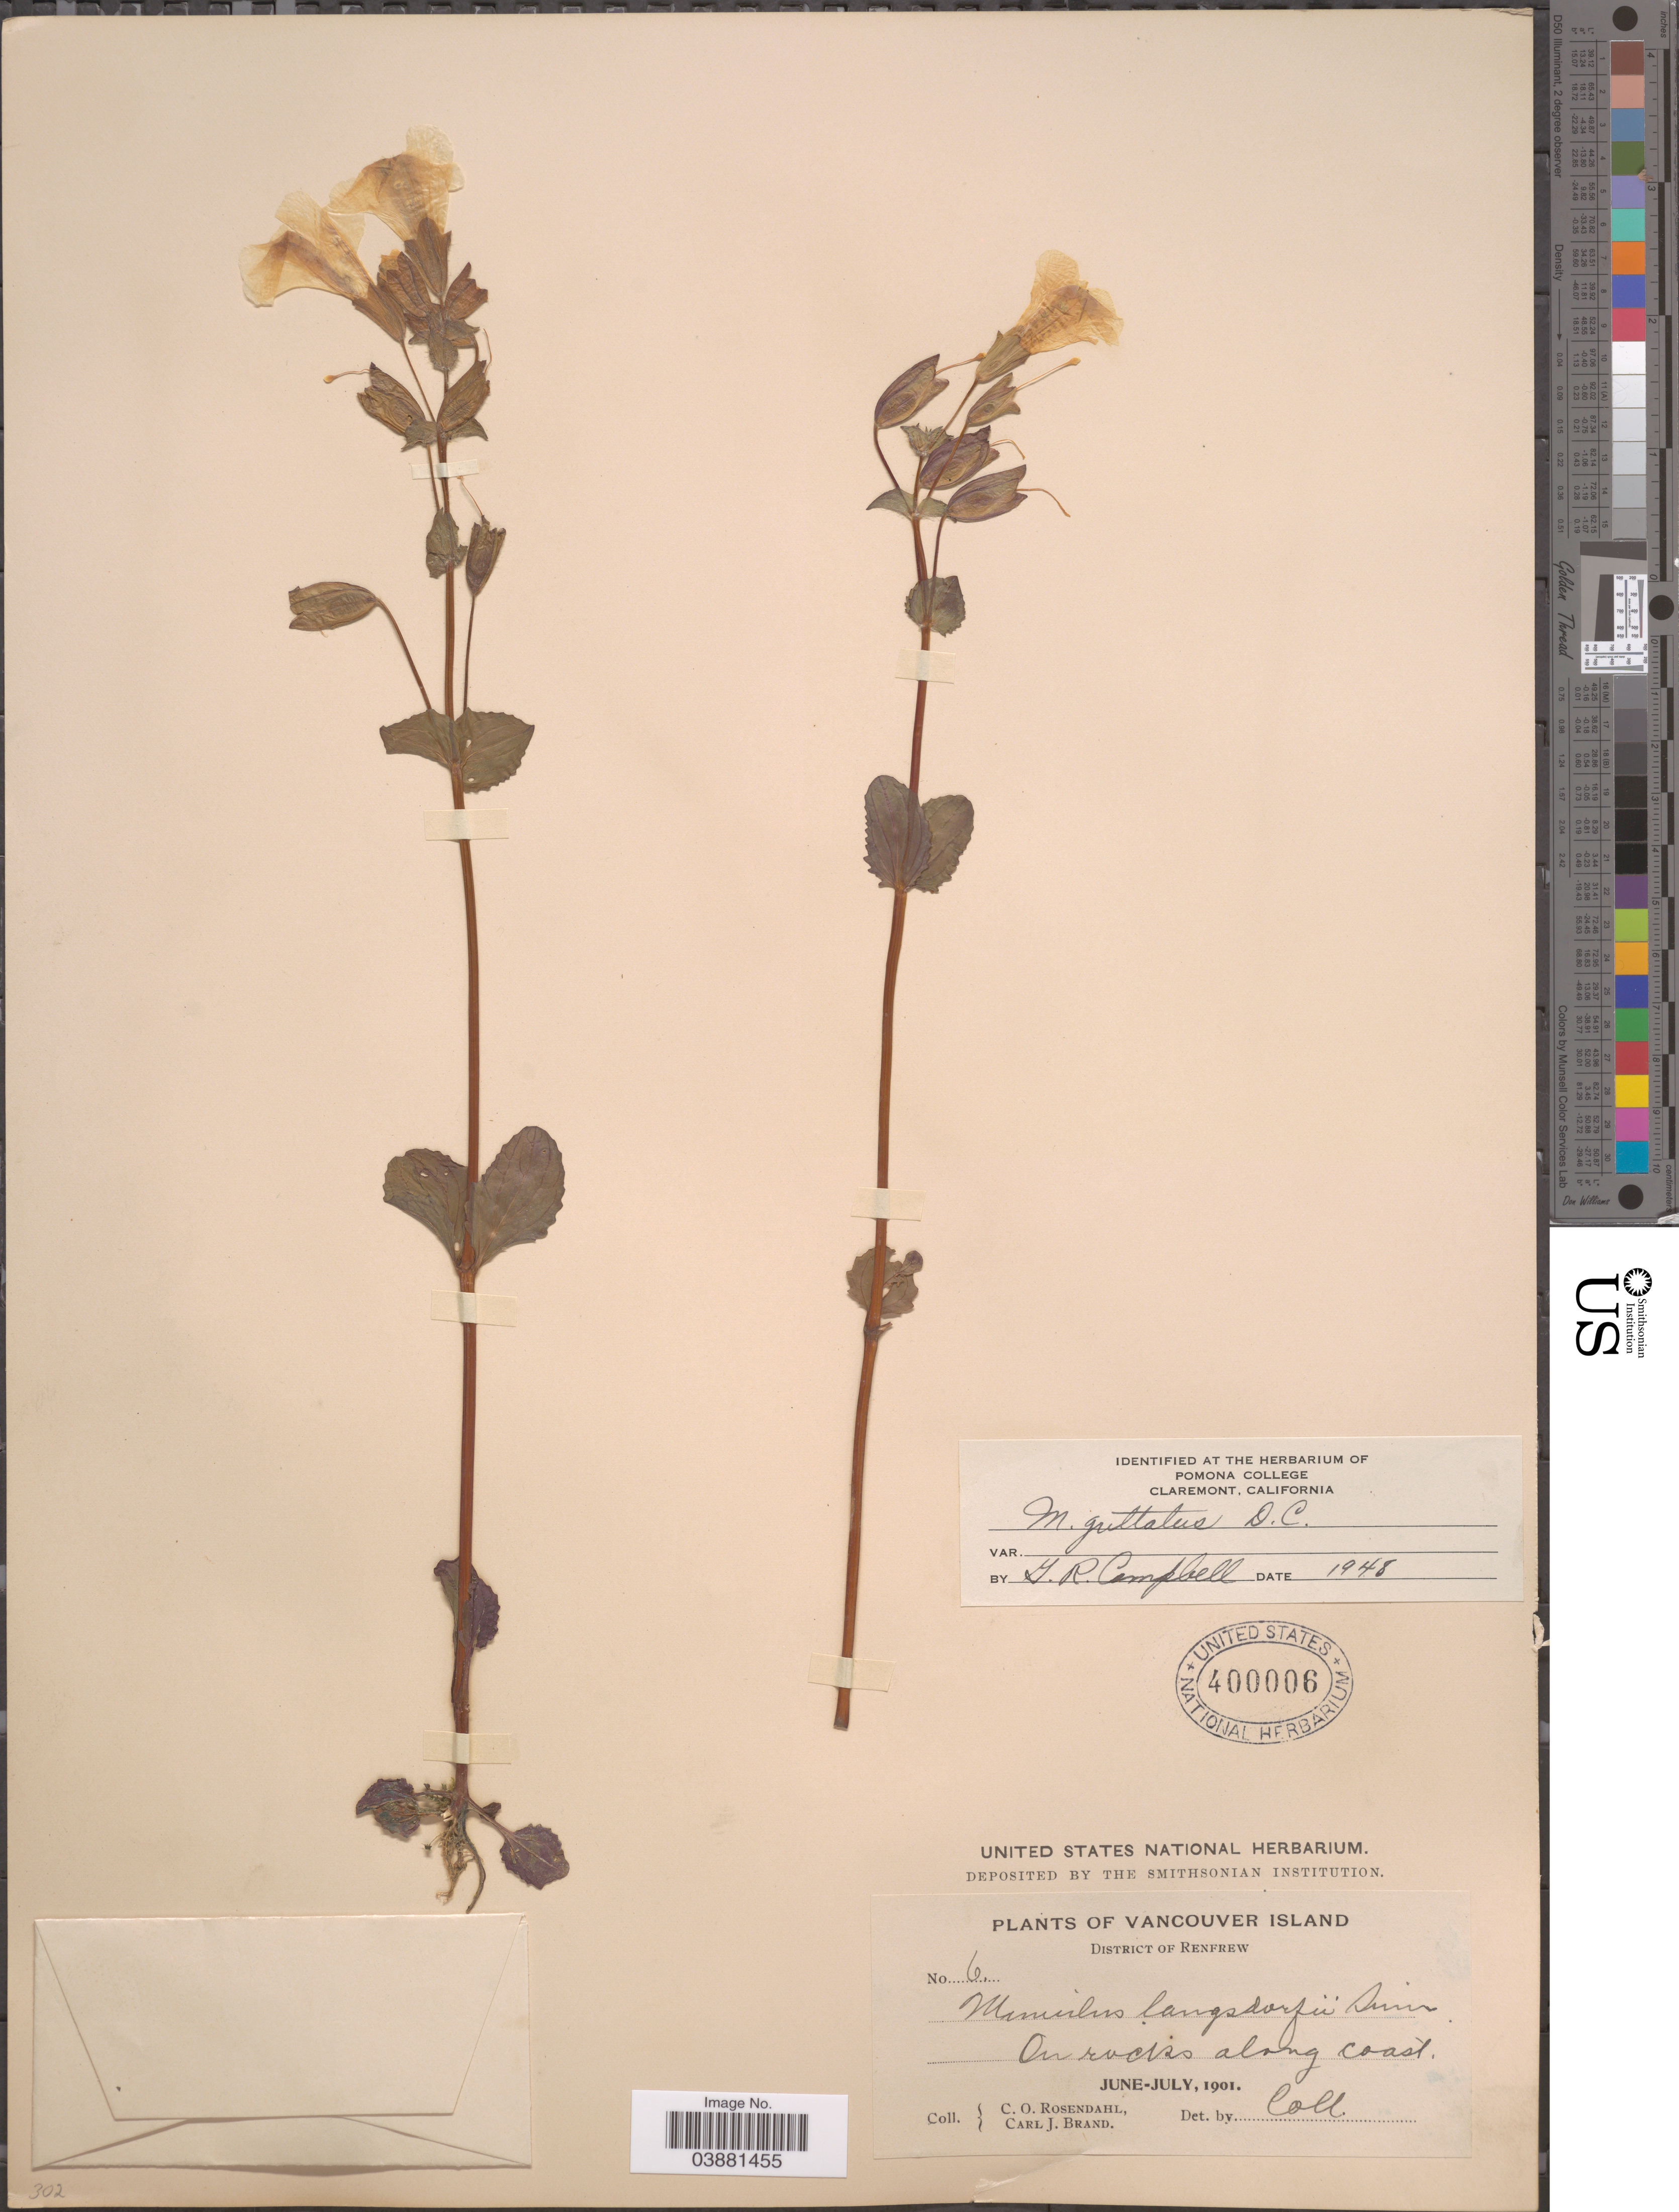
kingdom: Plantae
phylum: Tracheophyta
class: Magnoliopsida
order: Lamiales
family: Phrymaceae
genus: Mimulus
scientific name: Mimulus guttatus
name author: DC.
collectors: C. O. Rosendahl & C. J. Brand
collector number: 6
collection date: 1901-06/1901-07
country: Canada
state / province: British Columbia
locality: Vancouver Island. District of Renfrew. On rocks along coast.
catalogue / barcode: US 400006